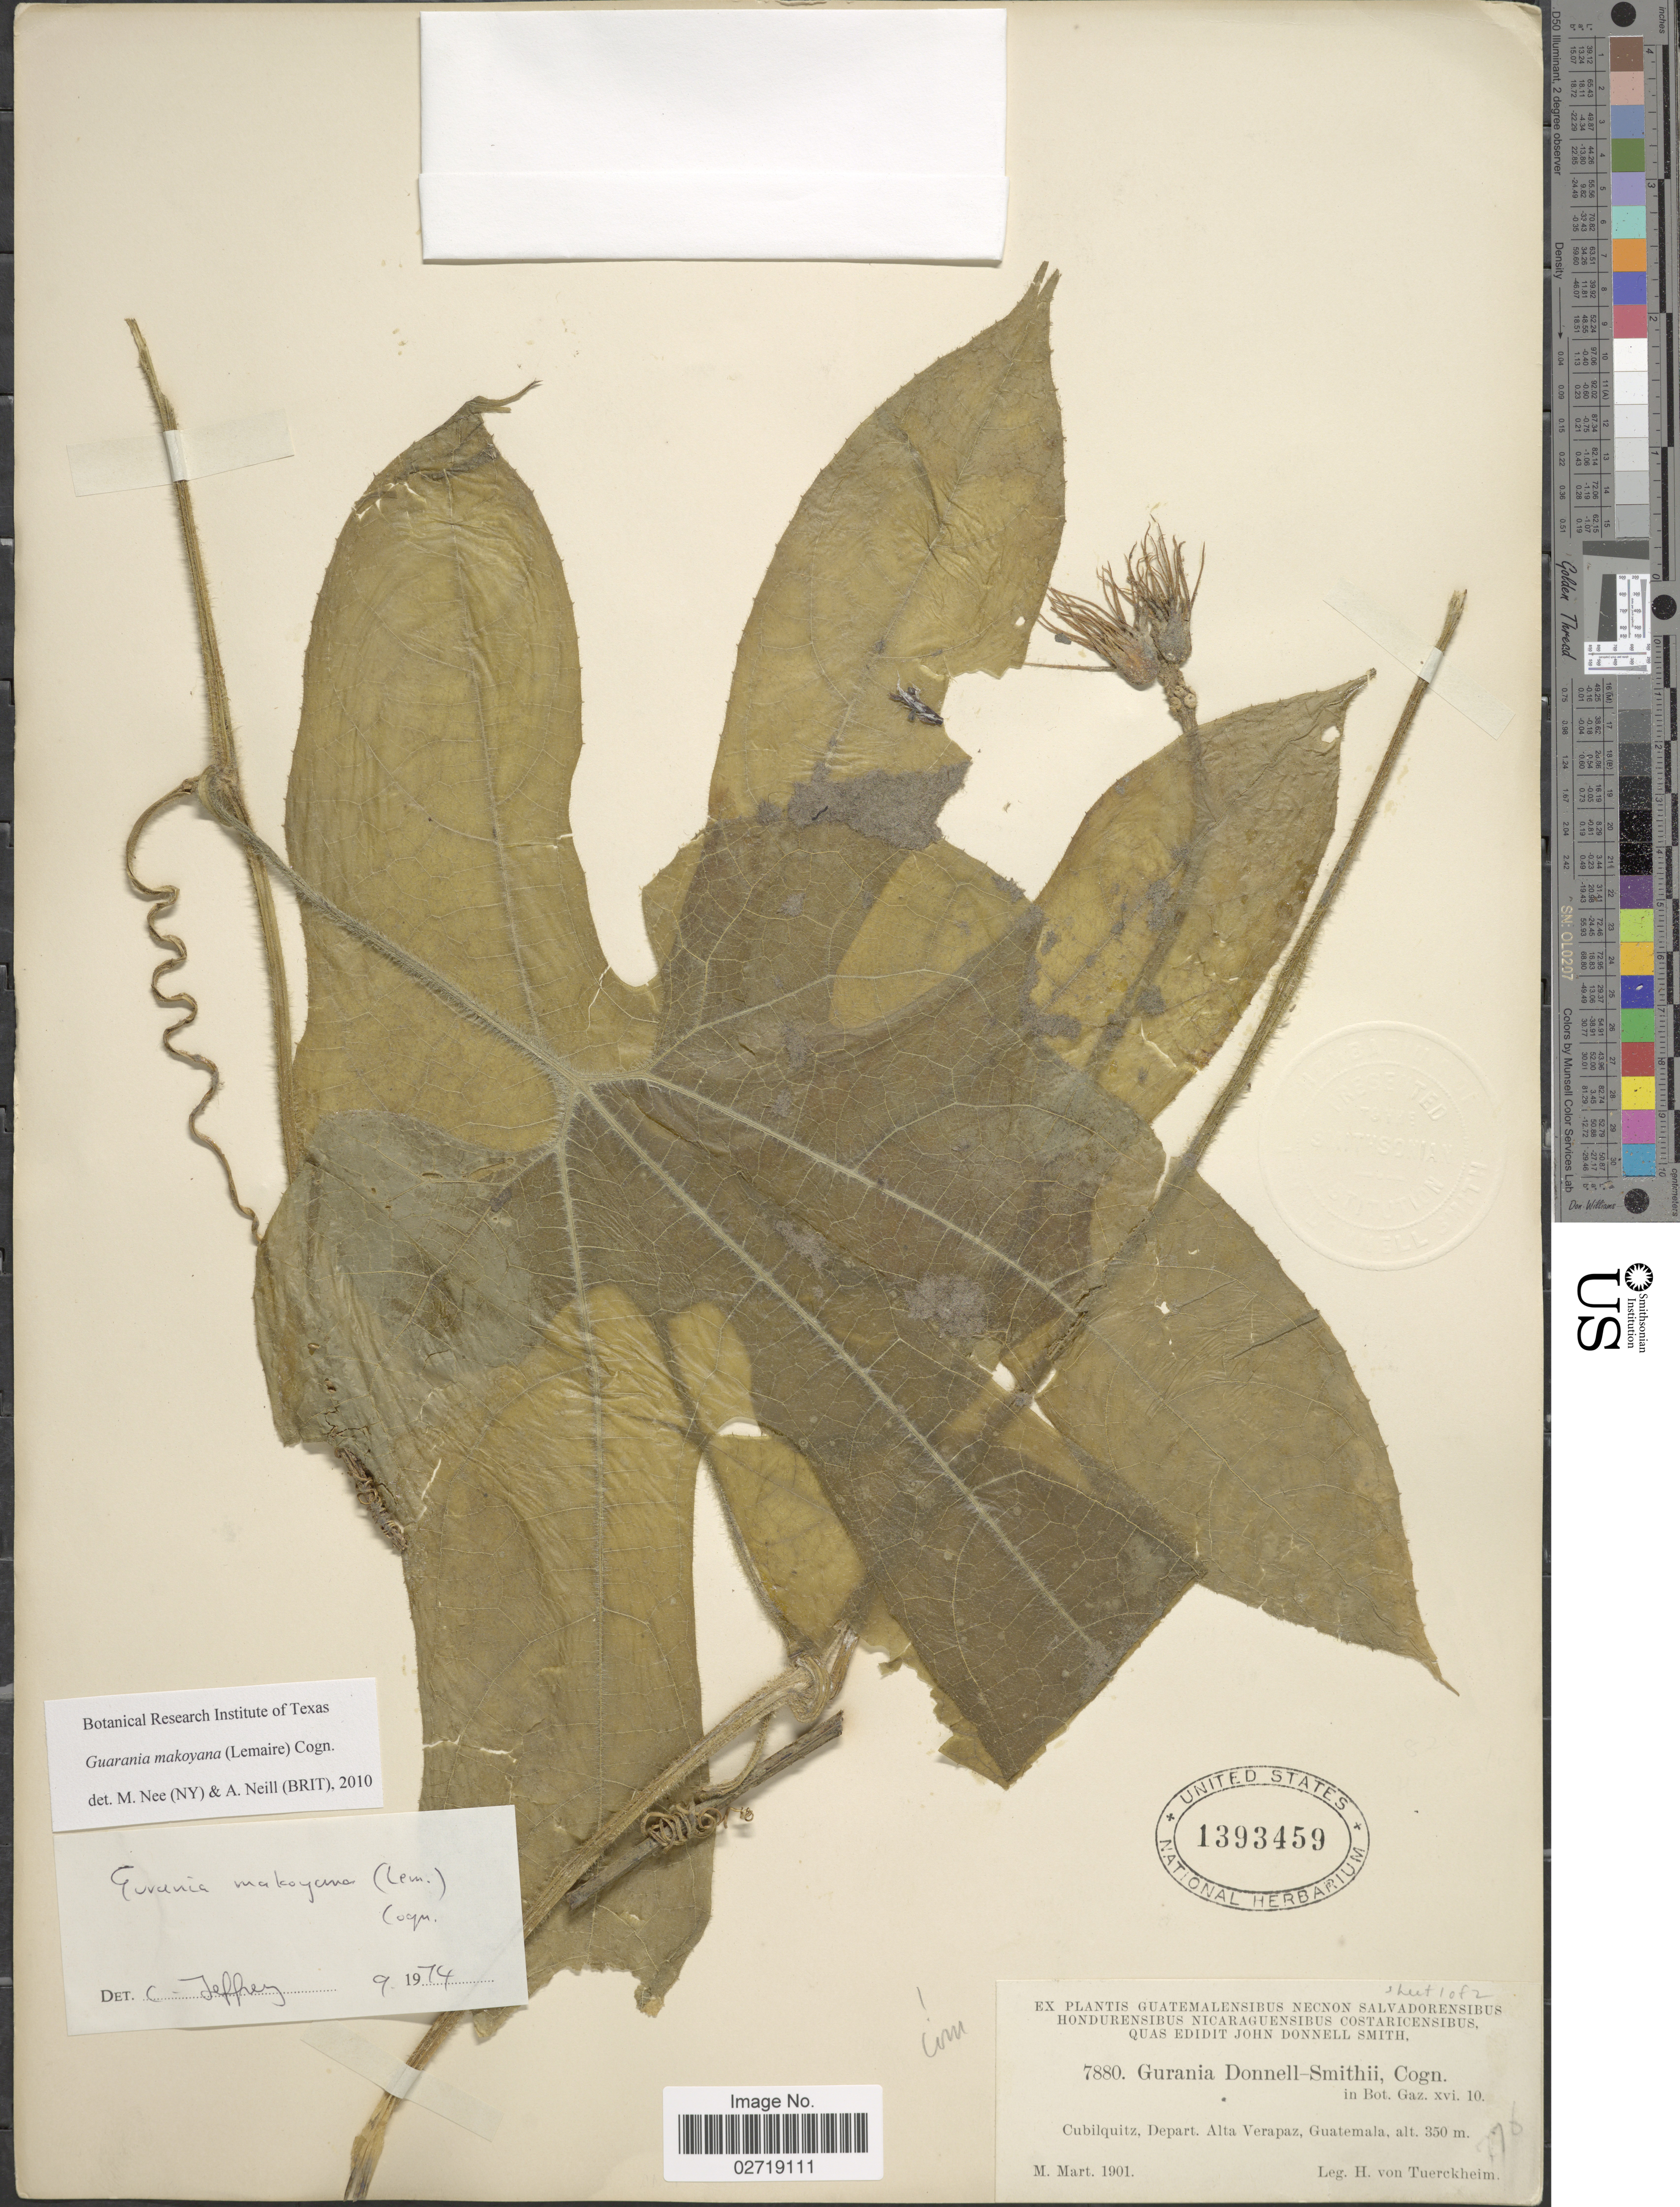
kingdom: Plantae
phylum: Tracheophyta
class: Magnoliopsida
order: Cucurbitales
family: Cucurbitaceae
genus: Gurania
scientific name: Gurania makoyana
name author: (Lem.) Cogn.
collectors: H. von Türckheim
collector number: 7880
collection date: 1901-03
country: Guatemala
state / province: Alta Verapaz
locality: Cubilquitz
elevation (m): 350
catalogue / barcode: US 1393459